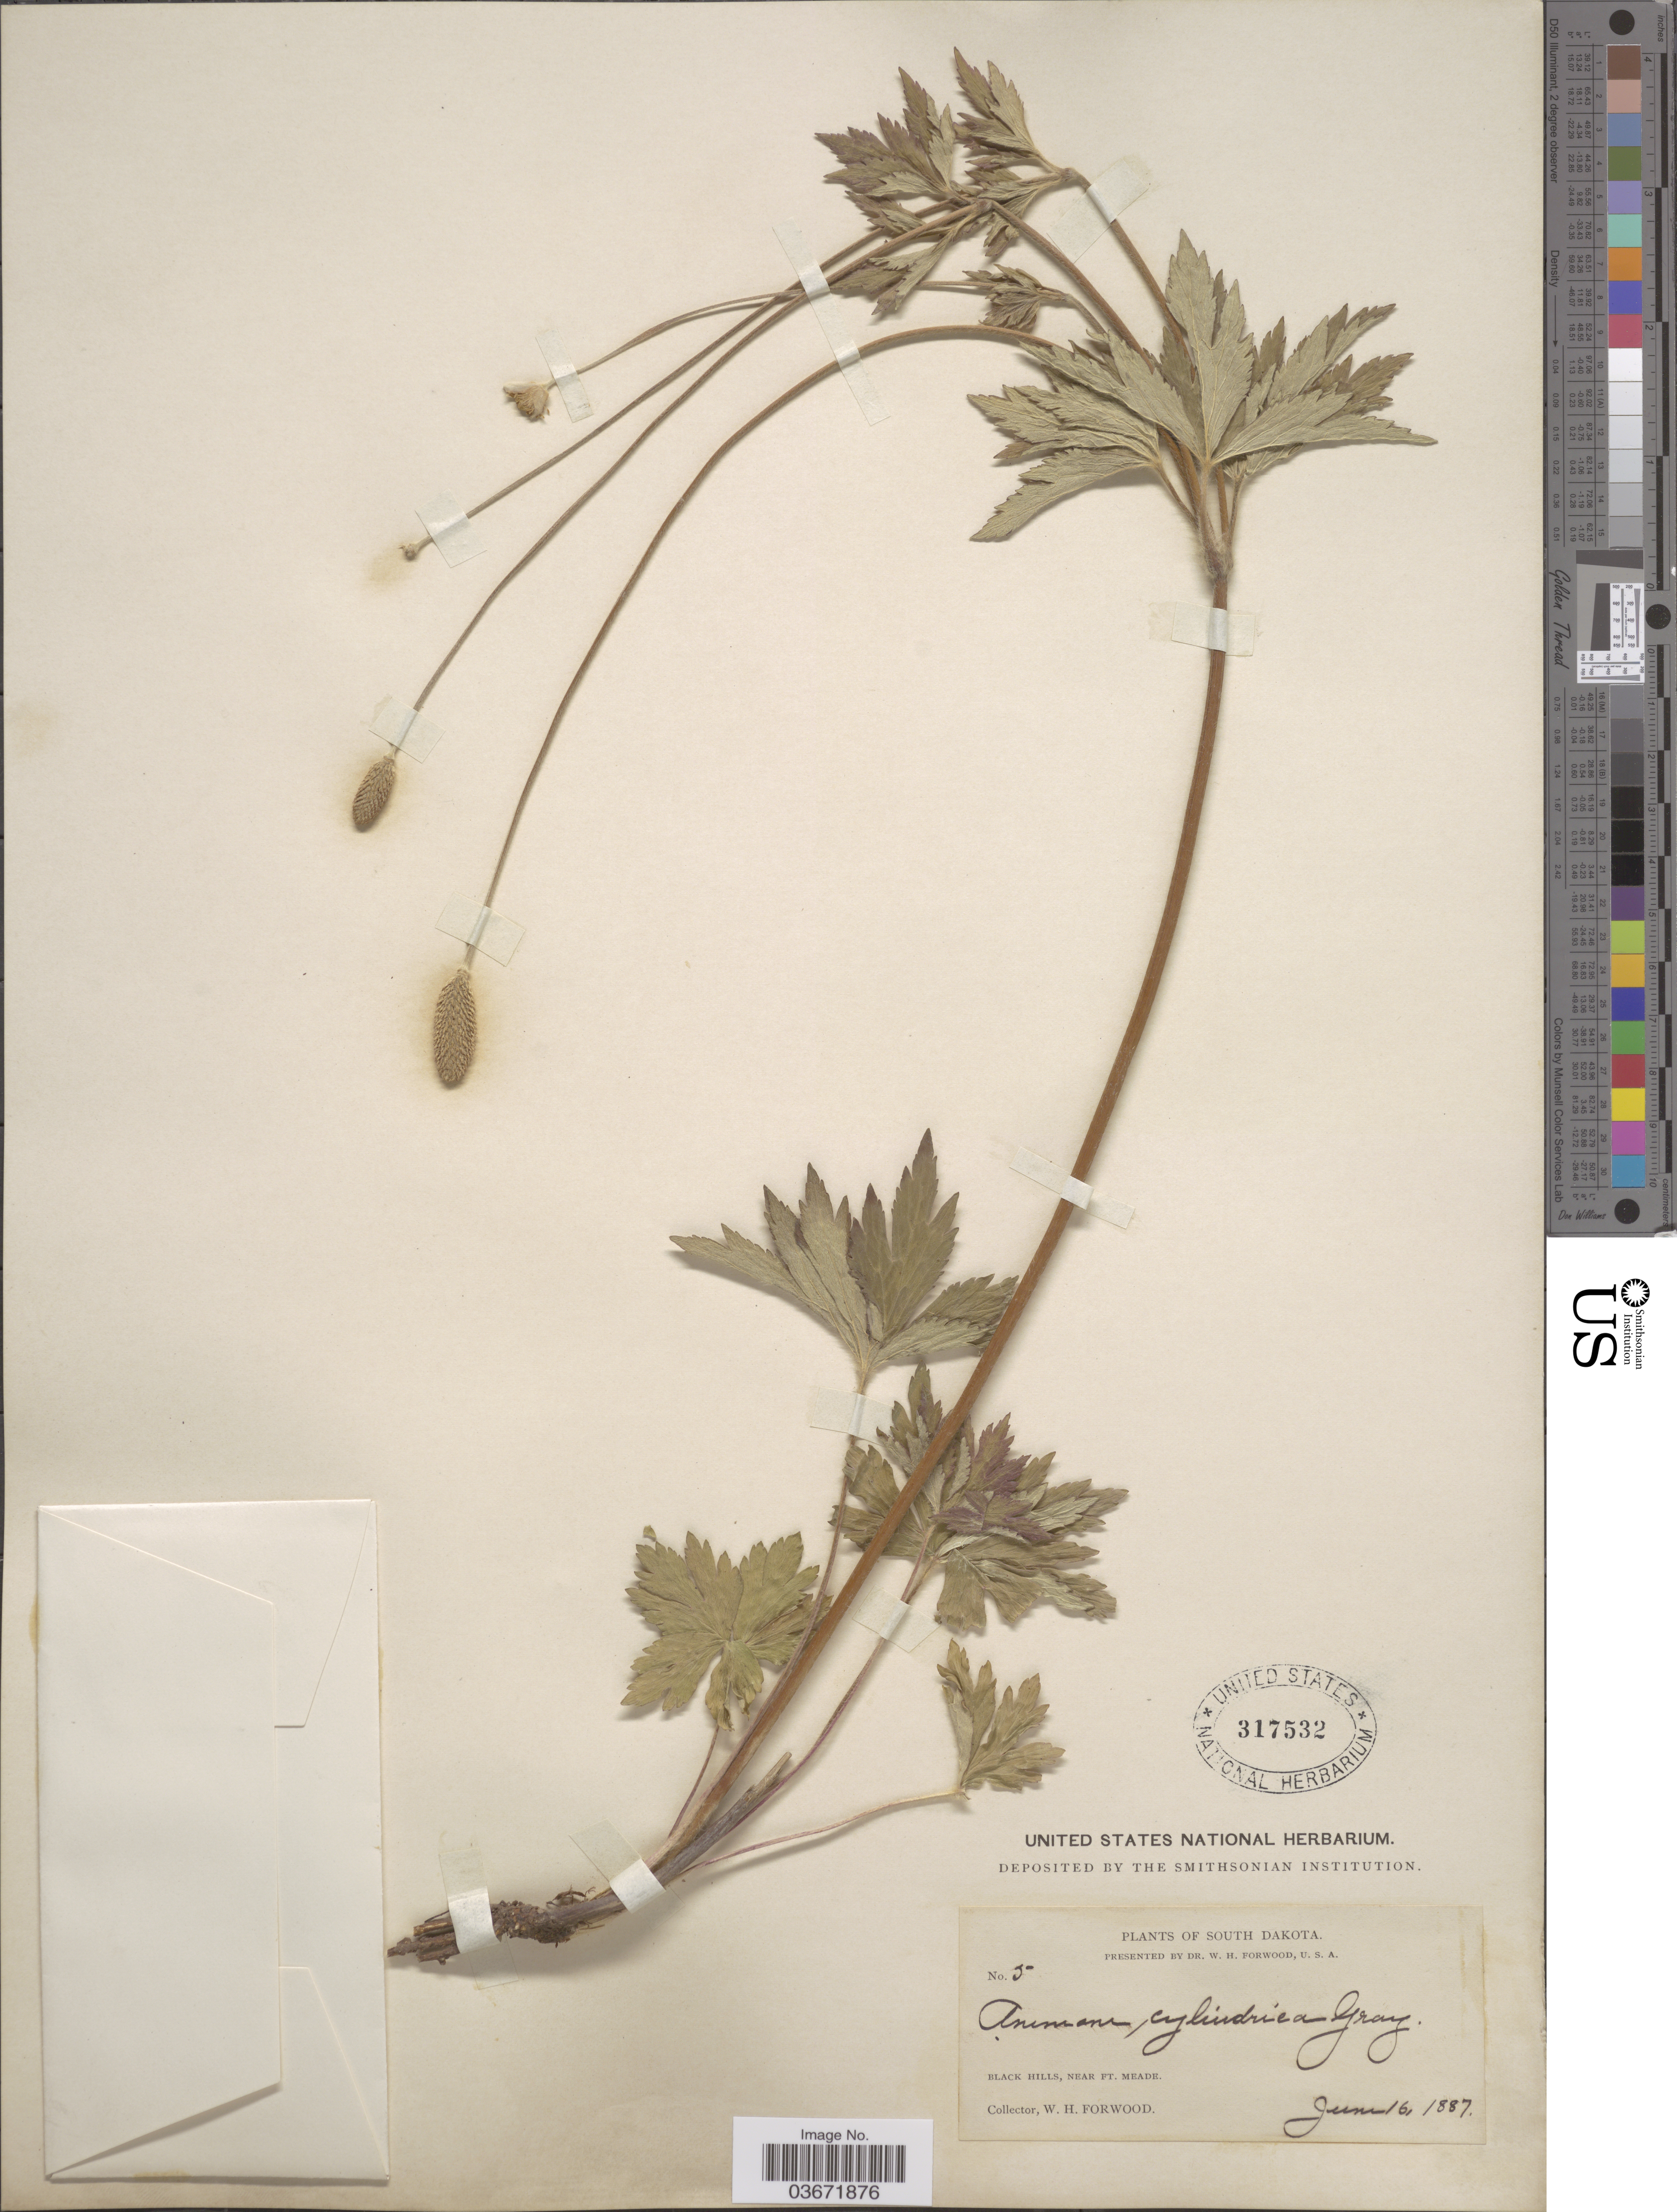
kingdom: Plantae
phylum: Tracheophyta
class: Magnoliopsida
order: Ranunculales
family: Ranunculaceae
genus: Anemone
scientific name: Anemone cylindrica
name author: A. Gray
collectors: W. Forwood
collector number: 5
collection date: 1887-06-16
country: United States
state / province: South Dakota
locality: Black Hills, near Ft. Meade.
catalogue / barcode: US 317532